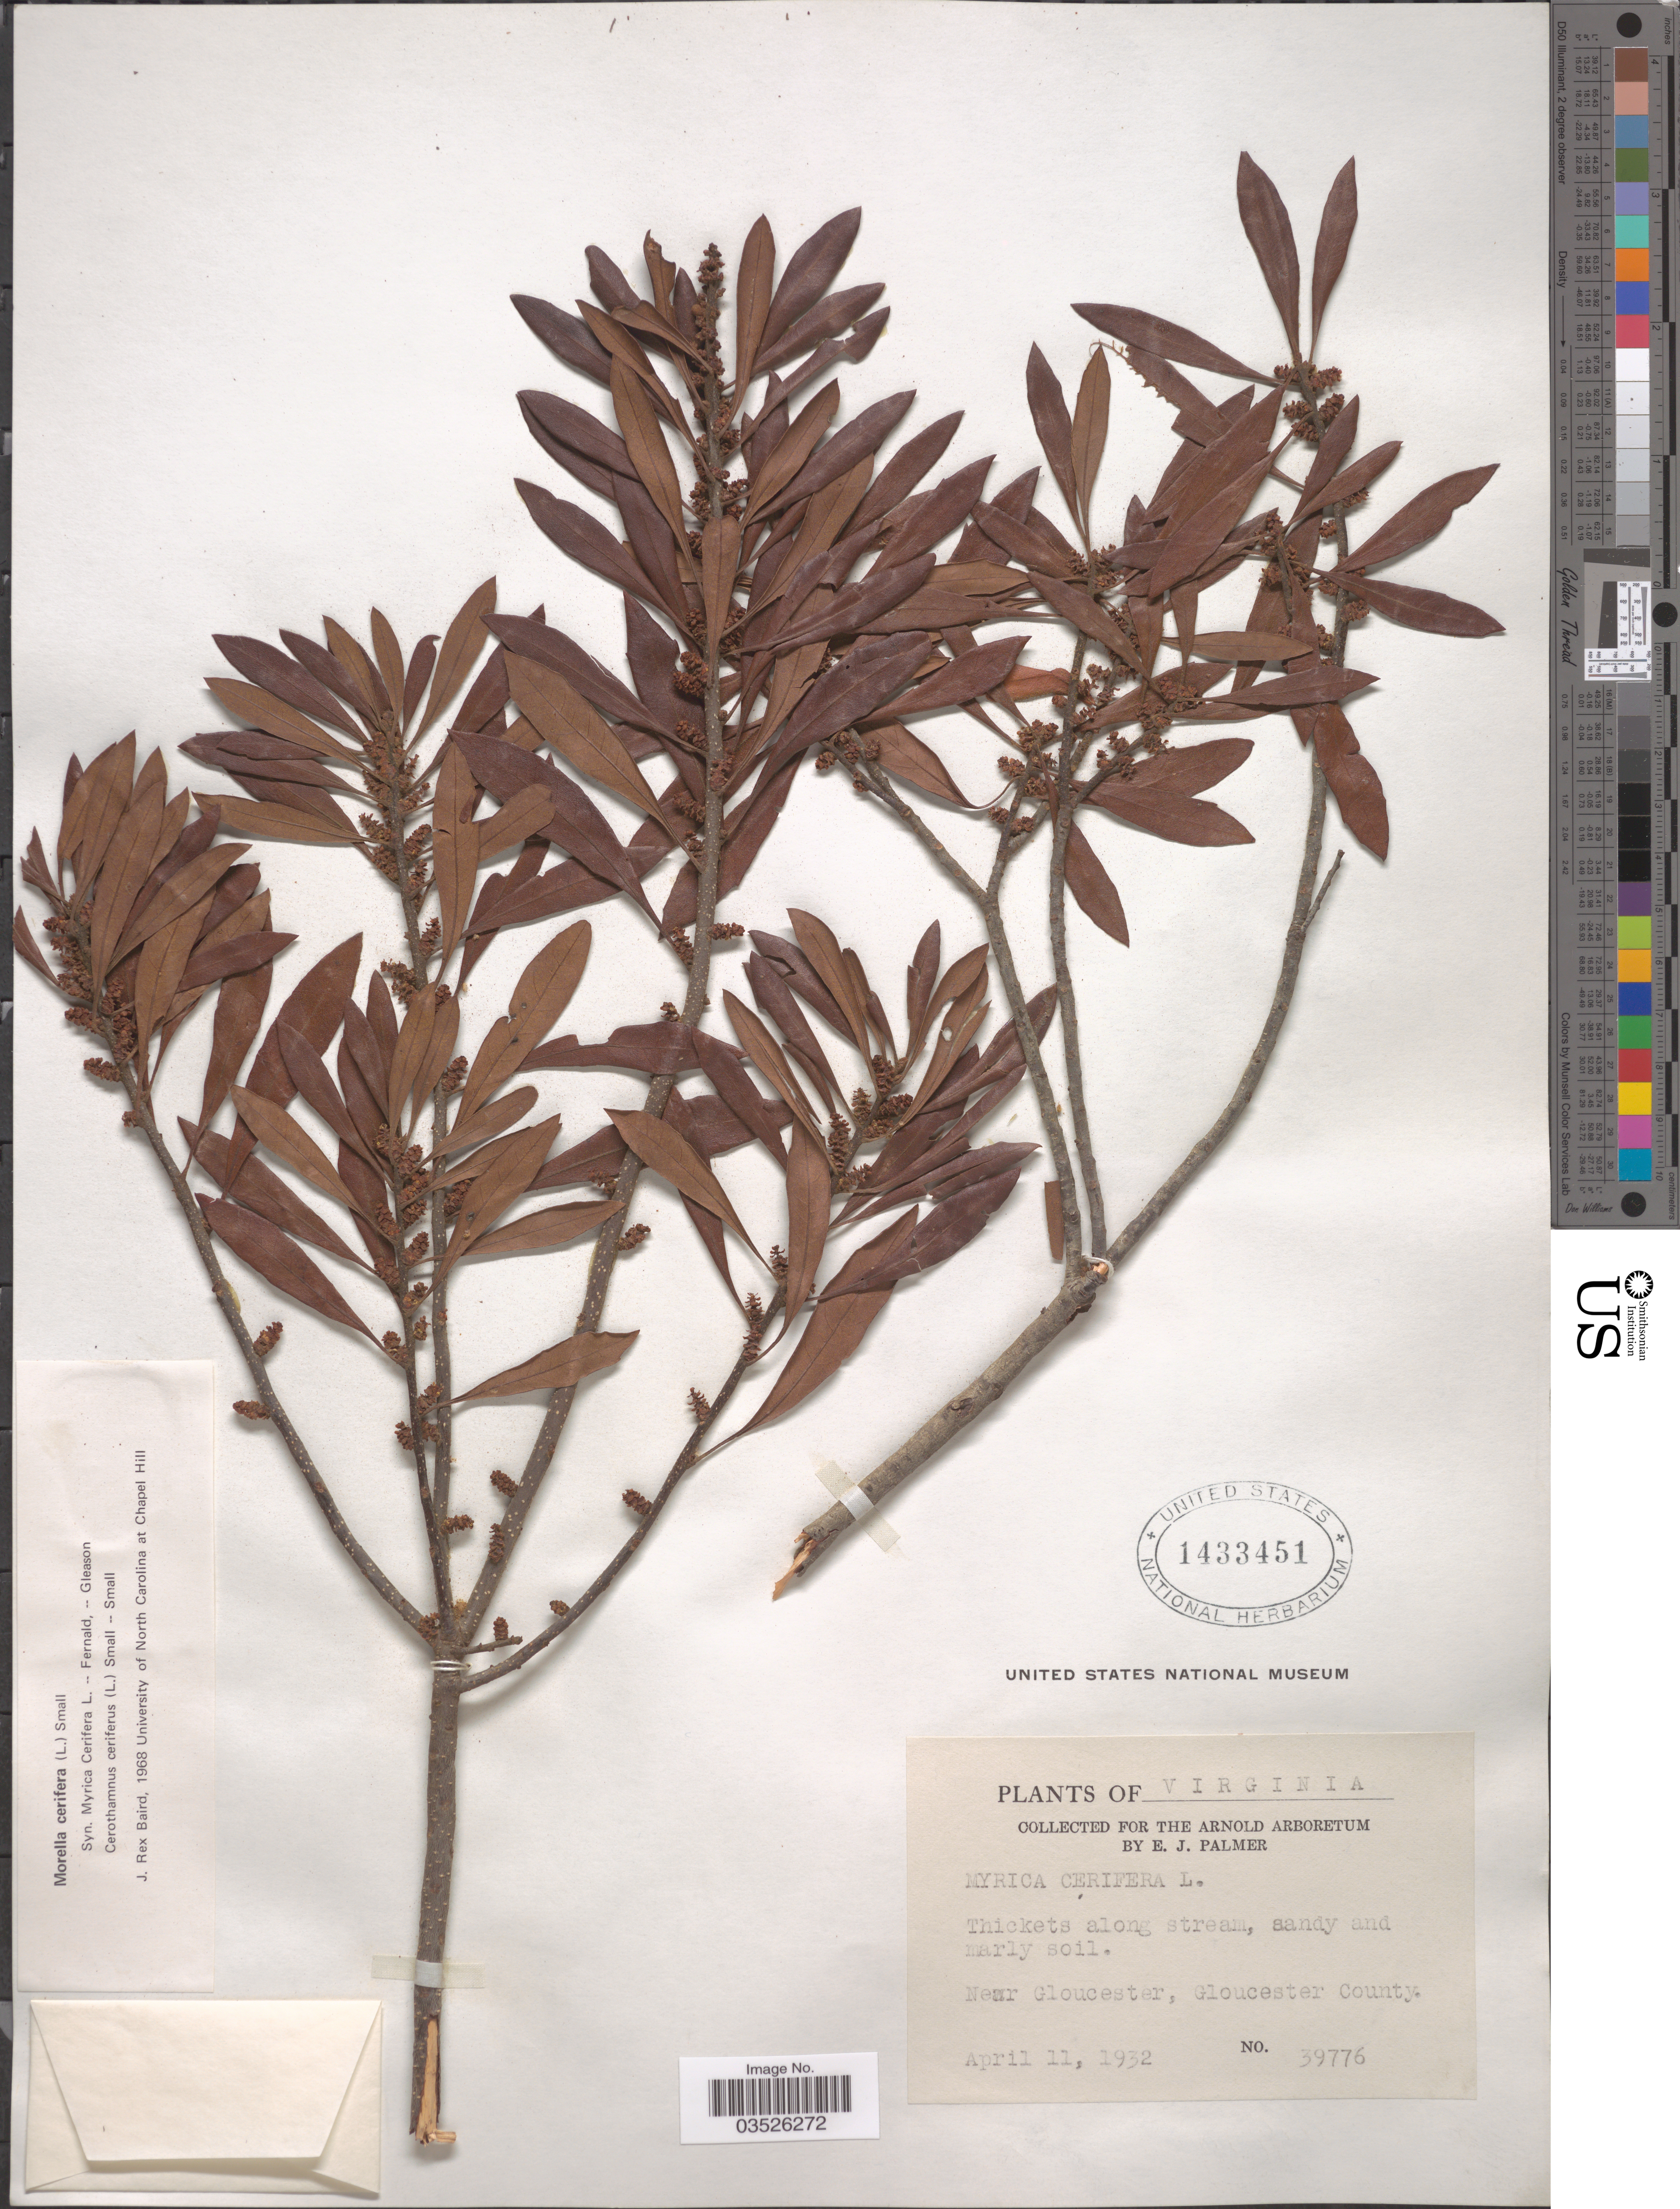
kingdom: Plantae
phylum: Tracheophyta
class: Magnoliopsida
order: Fagales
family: Myricaceae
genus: Morella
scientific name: Morella cerifera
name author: (L.) Small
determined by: Baird, James Rex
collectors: E. J. Palmer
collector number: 39776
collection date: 1932-04-11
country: United States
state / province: Virginia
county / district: Gloucester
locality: Near Gloucester, Gloucester County.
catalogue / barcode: US 1433451